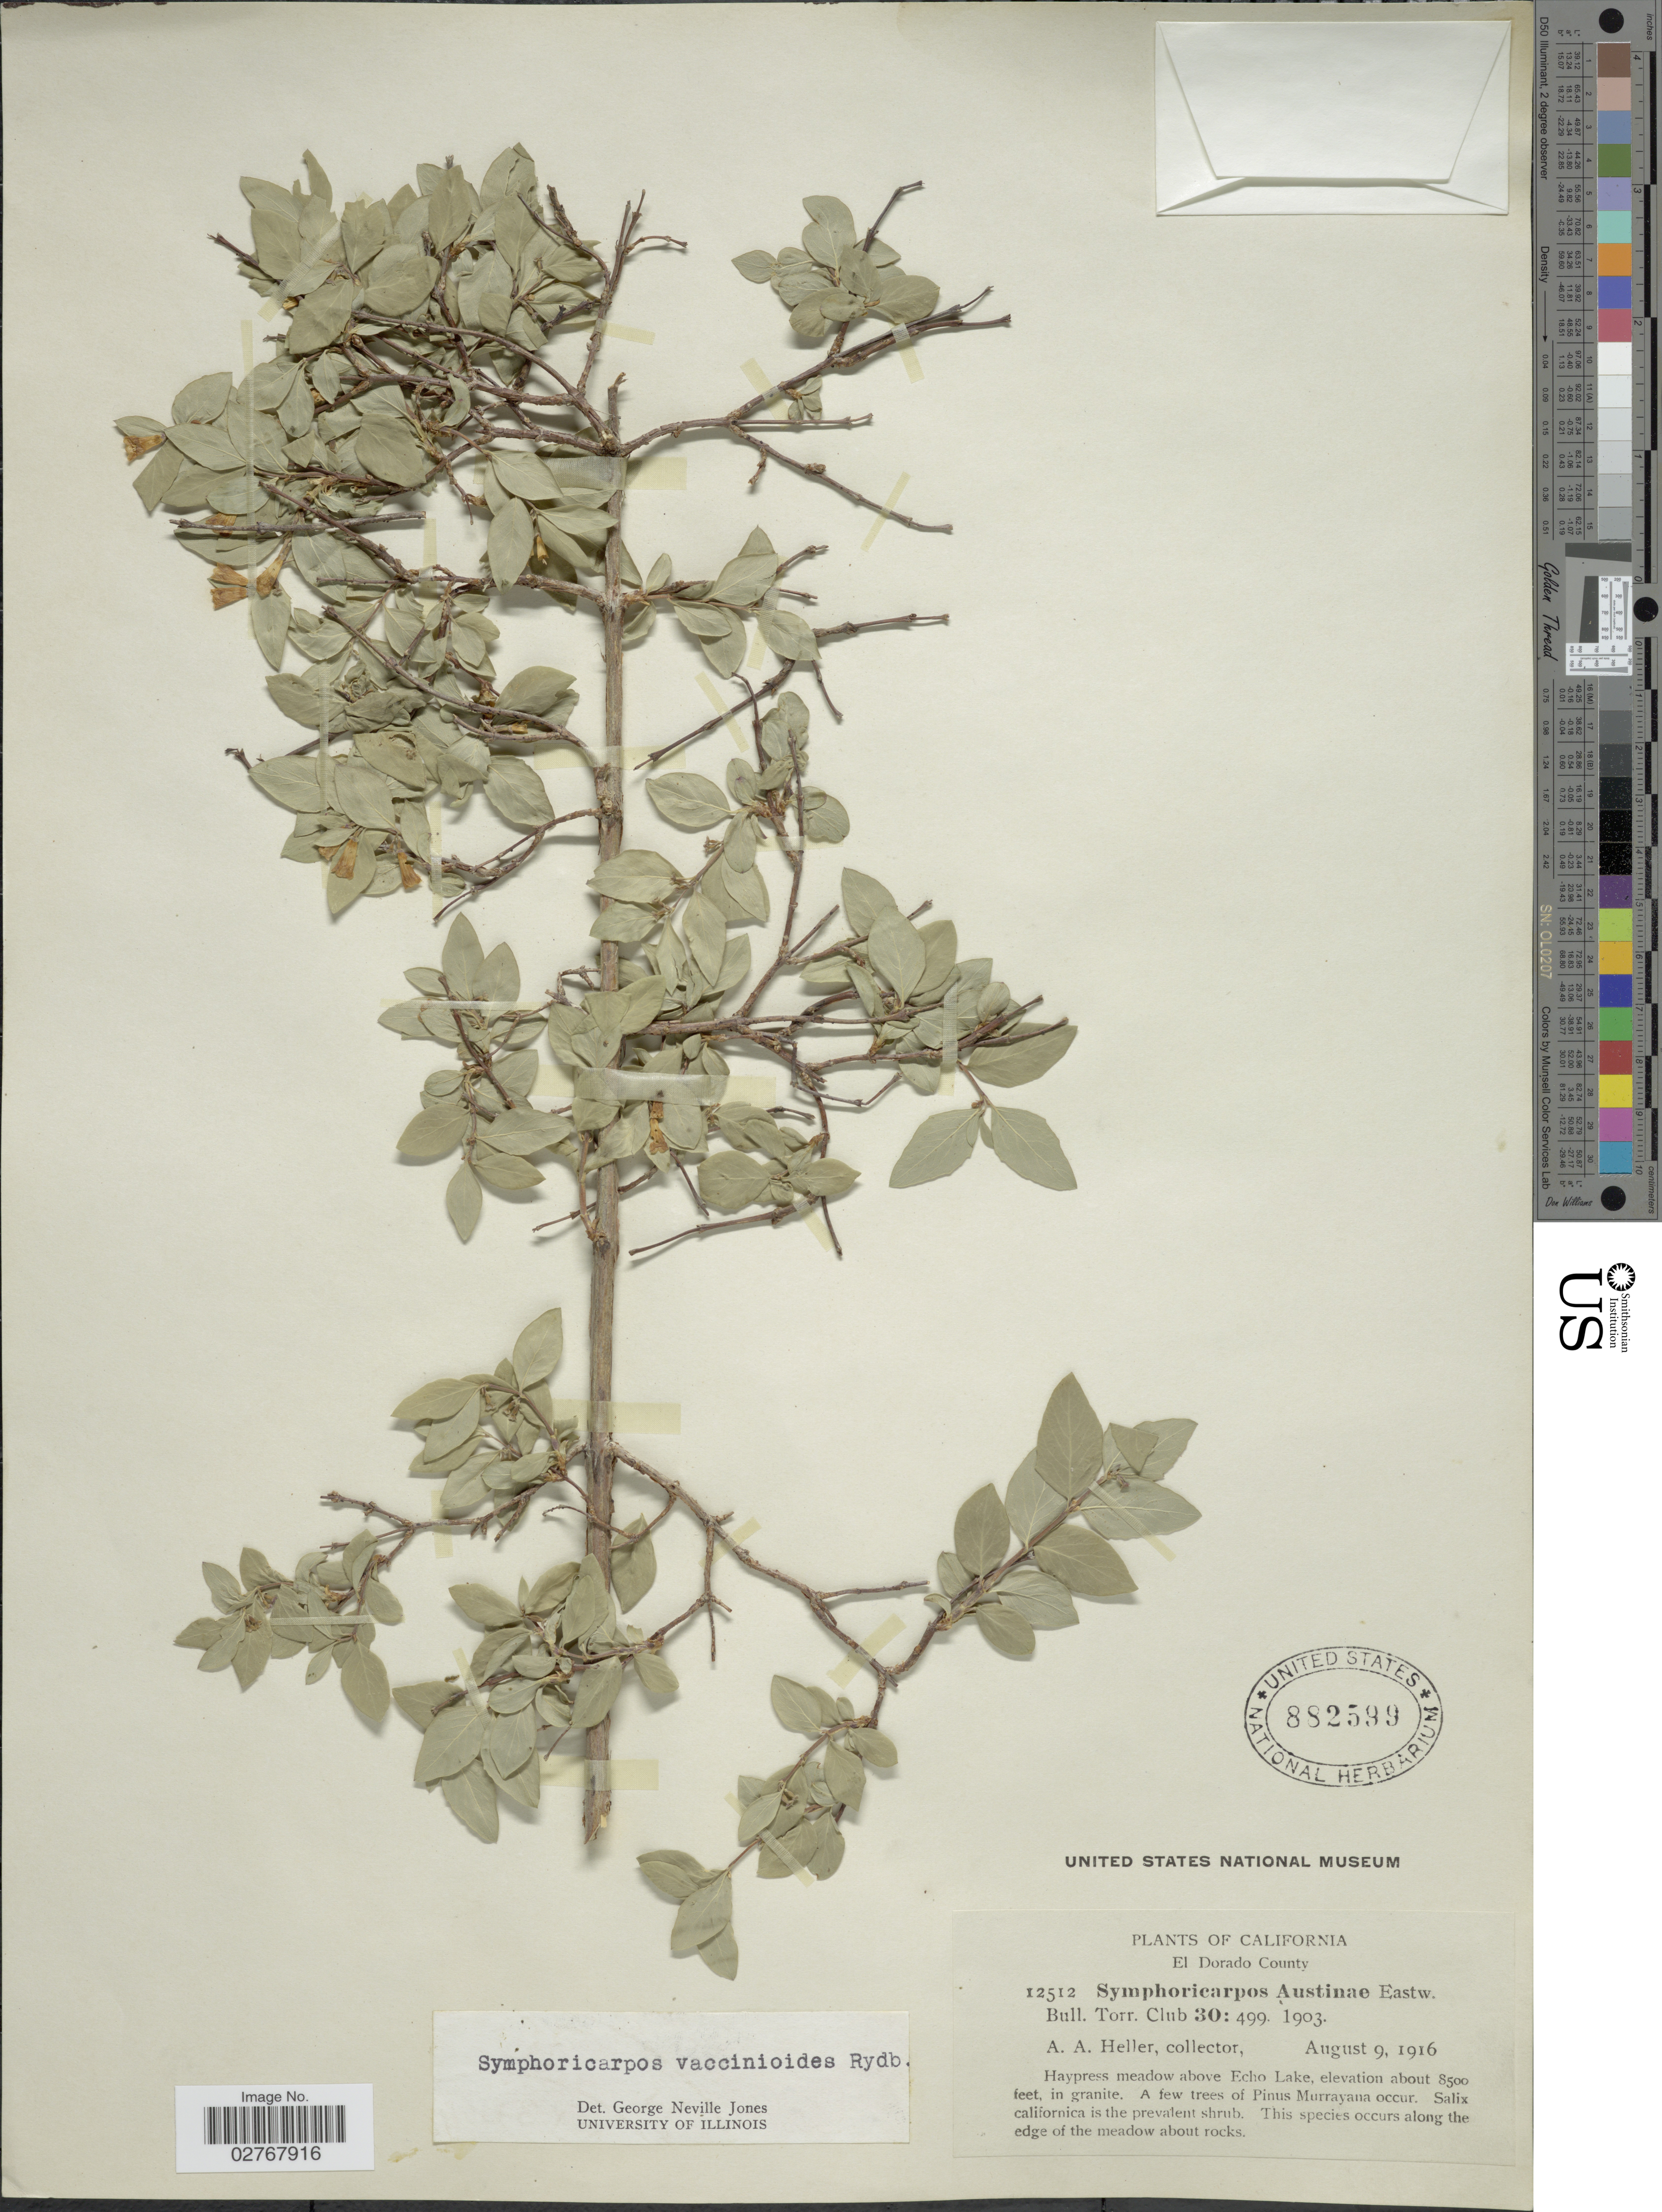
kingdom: Plantae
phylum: Tracheophyta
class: Magnoliopsida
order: Dipsacales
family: Caprifoliaceae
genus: Symphoricarpos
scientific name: Symphoricarpos vaccinioides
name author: Rydb.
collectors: A. A. Heller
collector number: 12512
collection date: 1916-08-09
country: United States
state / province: California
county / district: El Dorado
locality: El Dorado County, Haypress meadow above Echo Lake.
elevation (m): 2591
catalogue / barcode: US 882599